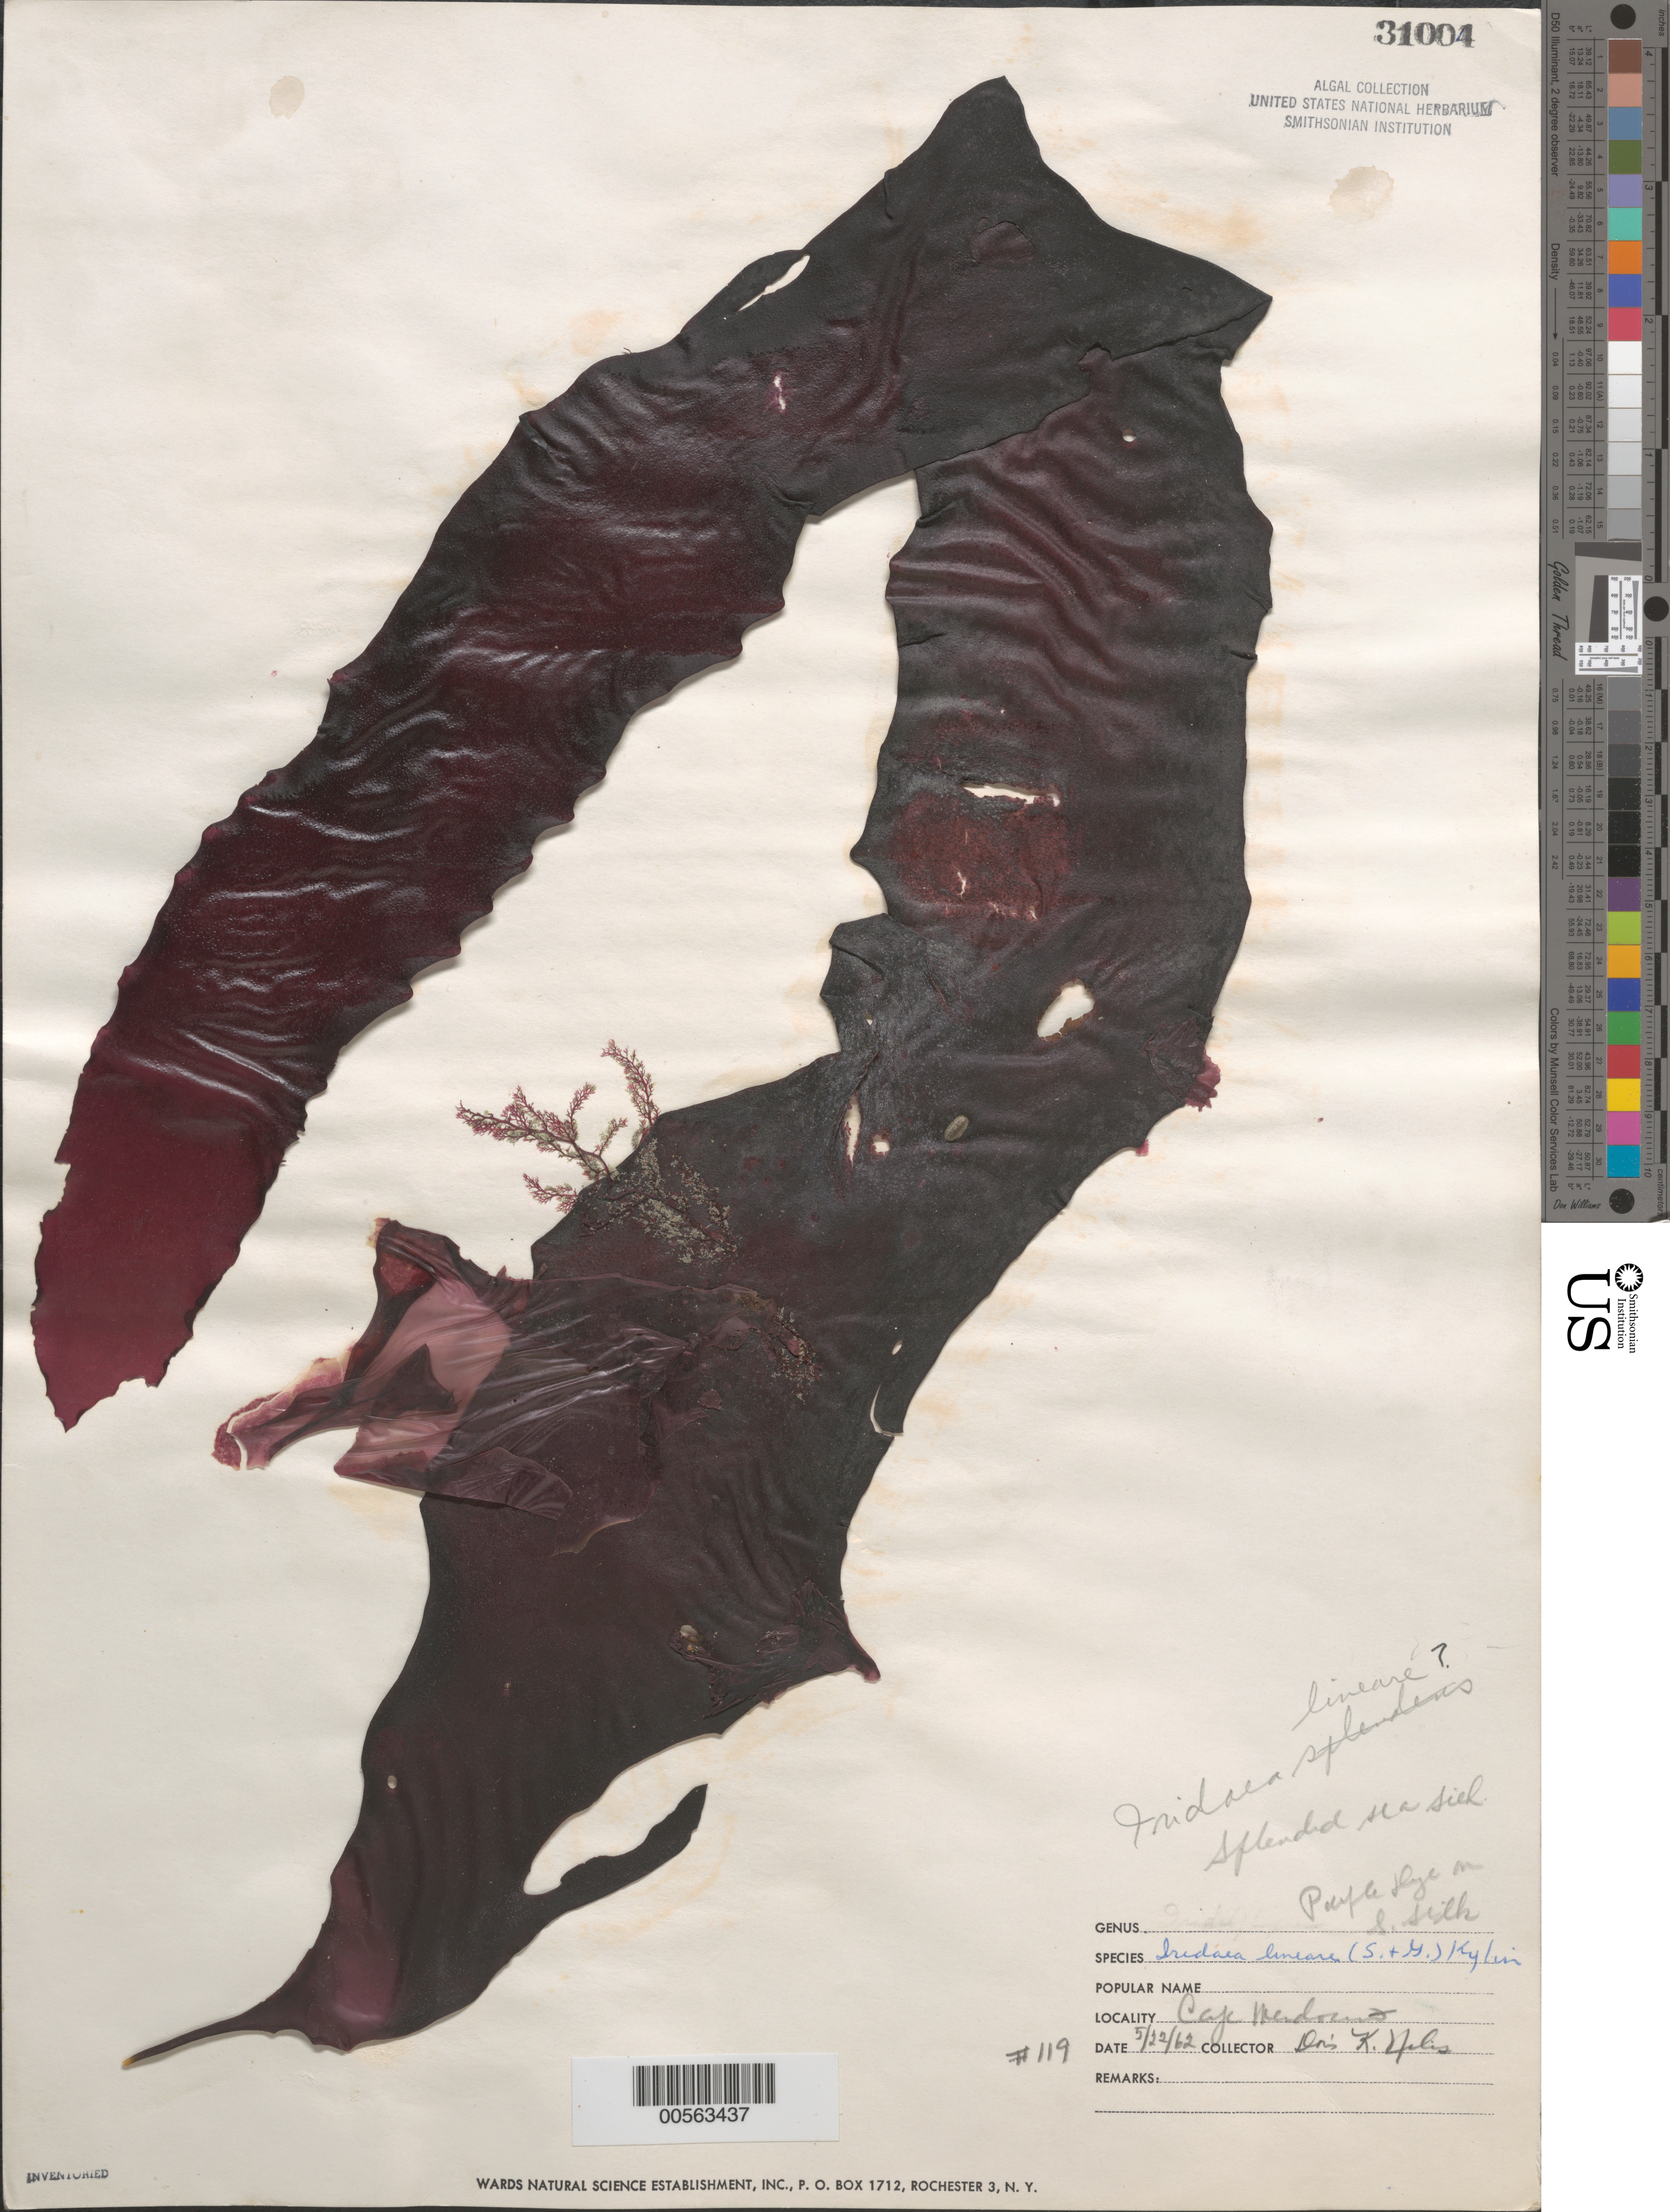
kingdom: Plantae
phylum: Rhodophyta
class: Florideophyceae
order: Gigartinales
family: Gigartinaceae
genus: Mazzaella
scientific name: Mazzaella linearis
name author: (Setchell & N.L. Gardner) Fredericq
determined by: Algae name updating Project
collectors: D. Niles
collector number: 119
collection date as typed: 22 May 1962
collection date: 1962-05-22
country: United States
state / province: California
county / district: Humboldt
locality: Cape Mendocino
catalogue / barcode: US 31004